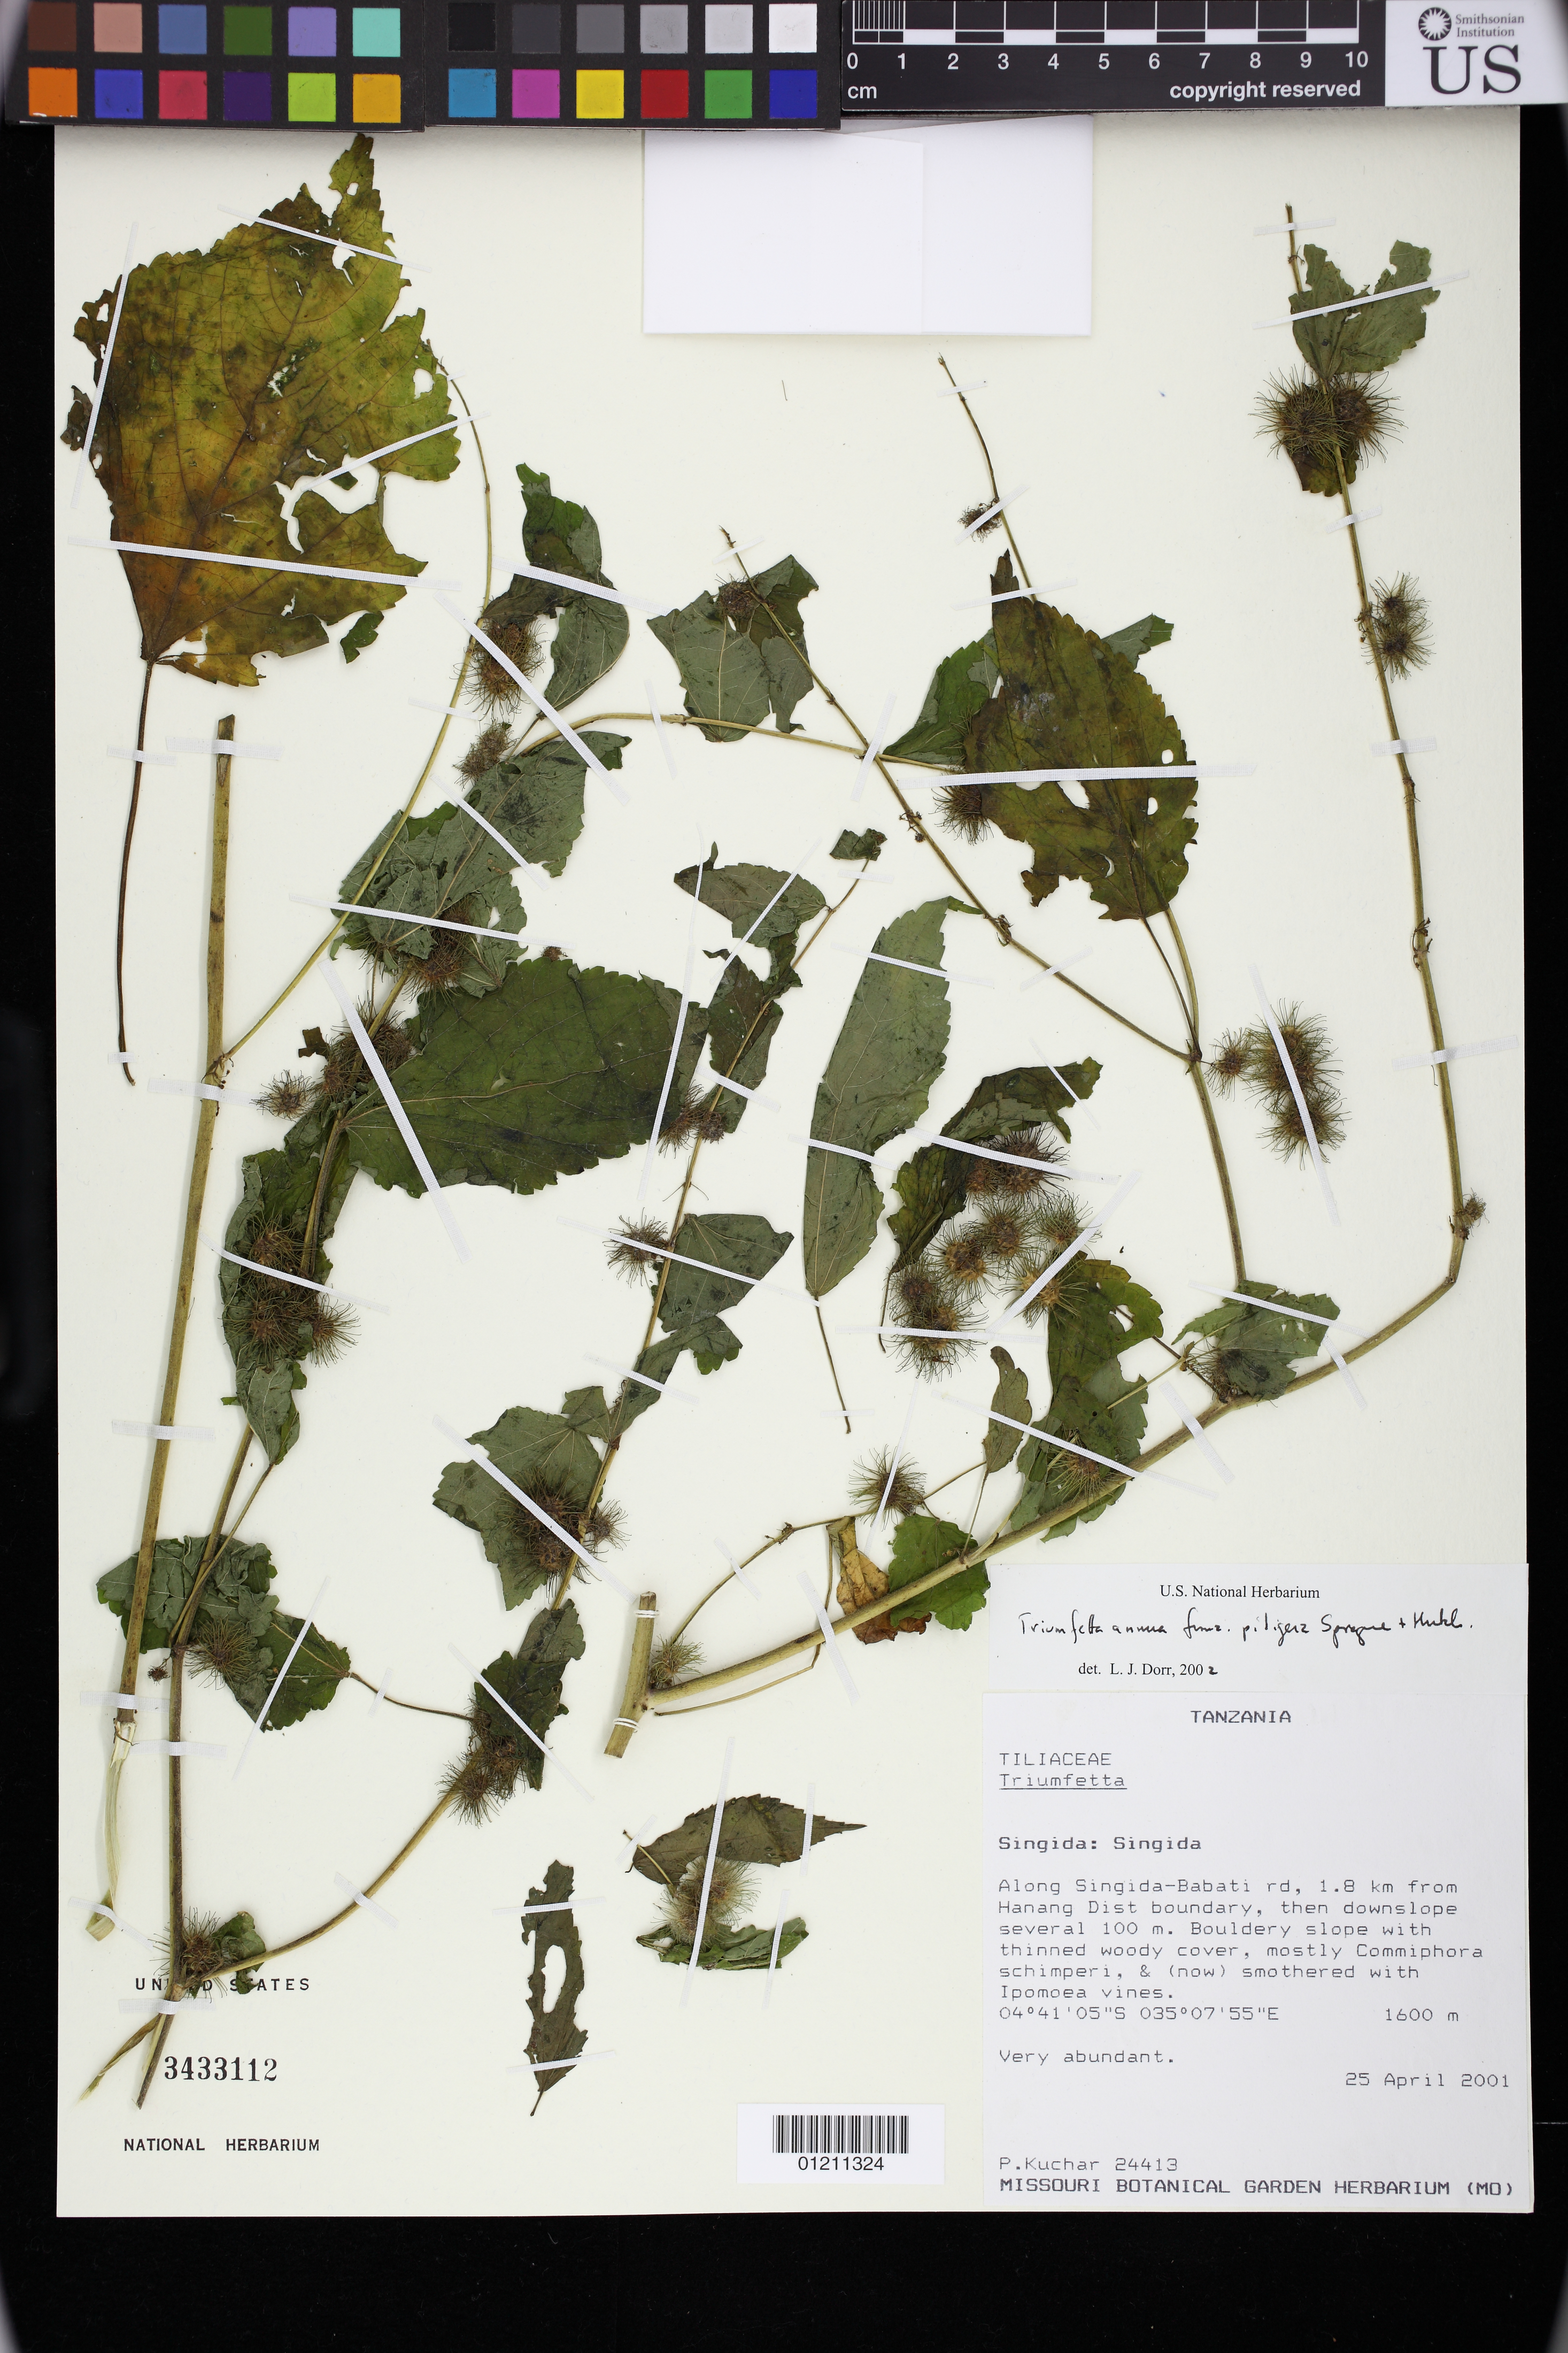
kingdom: Plantae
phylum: Tracheophyta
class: Magnoliopsida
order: Malvales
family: Malvaceae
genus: Triumfetta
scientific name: Triumfetta annua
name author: L.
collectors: P. Kuchar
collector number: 24413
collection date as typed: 25 Apr 2001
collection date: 2001-04-25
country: Tanzania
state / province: Singida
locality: Singida: Singida. Along Singida-Babati rd, 1.8 km from Hanang Dist boundary, then downslope several 100 m. Bouldery slope with thinned woody cover.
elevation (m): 1600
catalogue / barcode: US 3433112